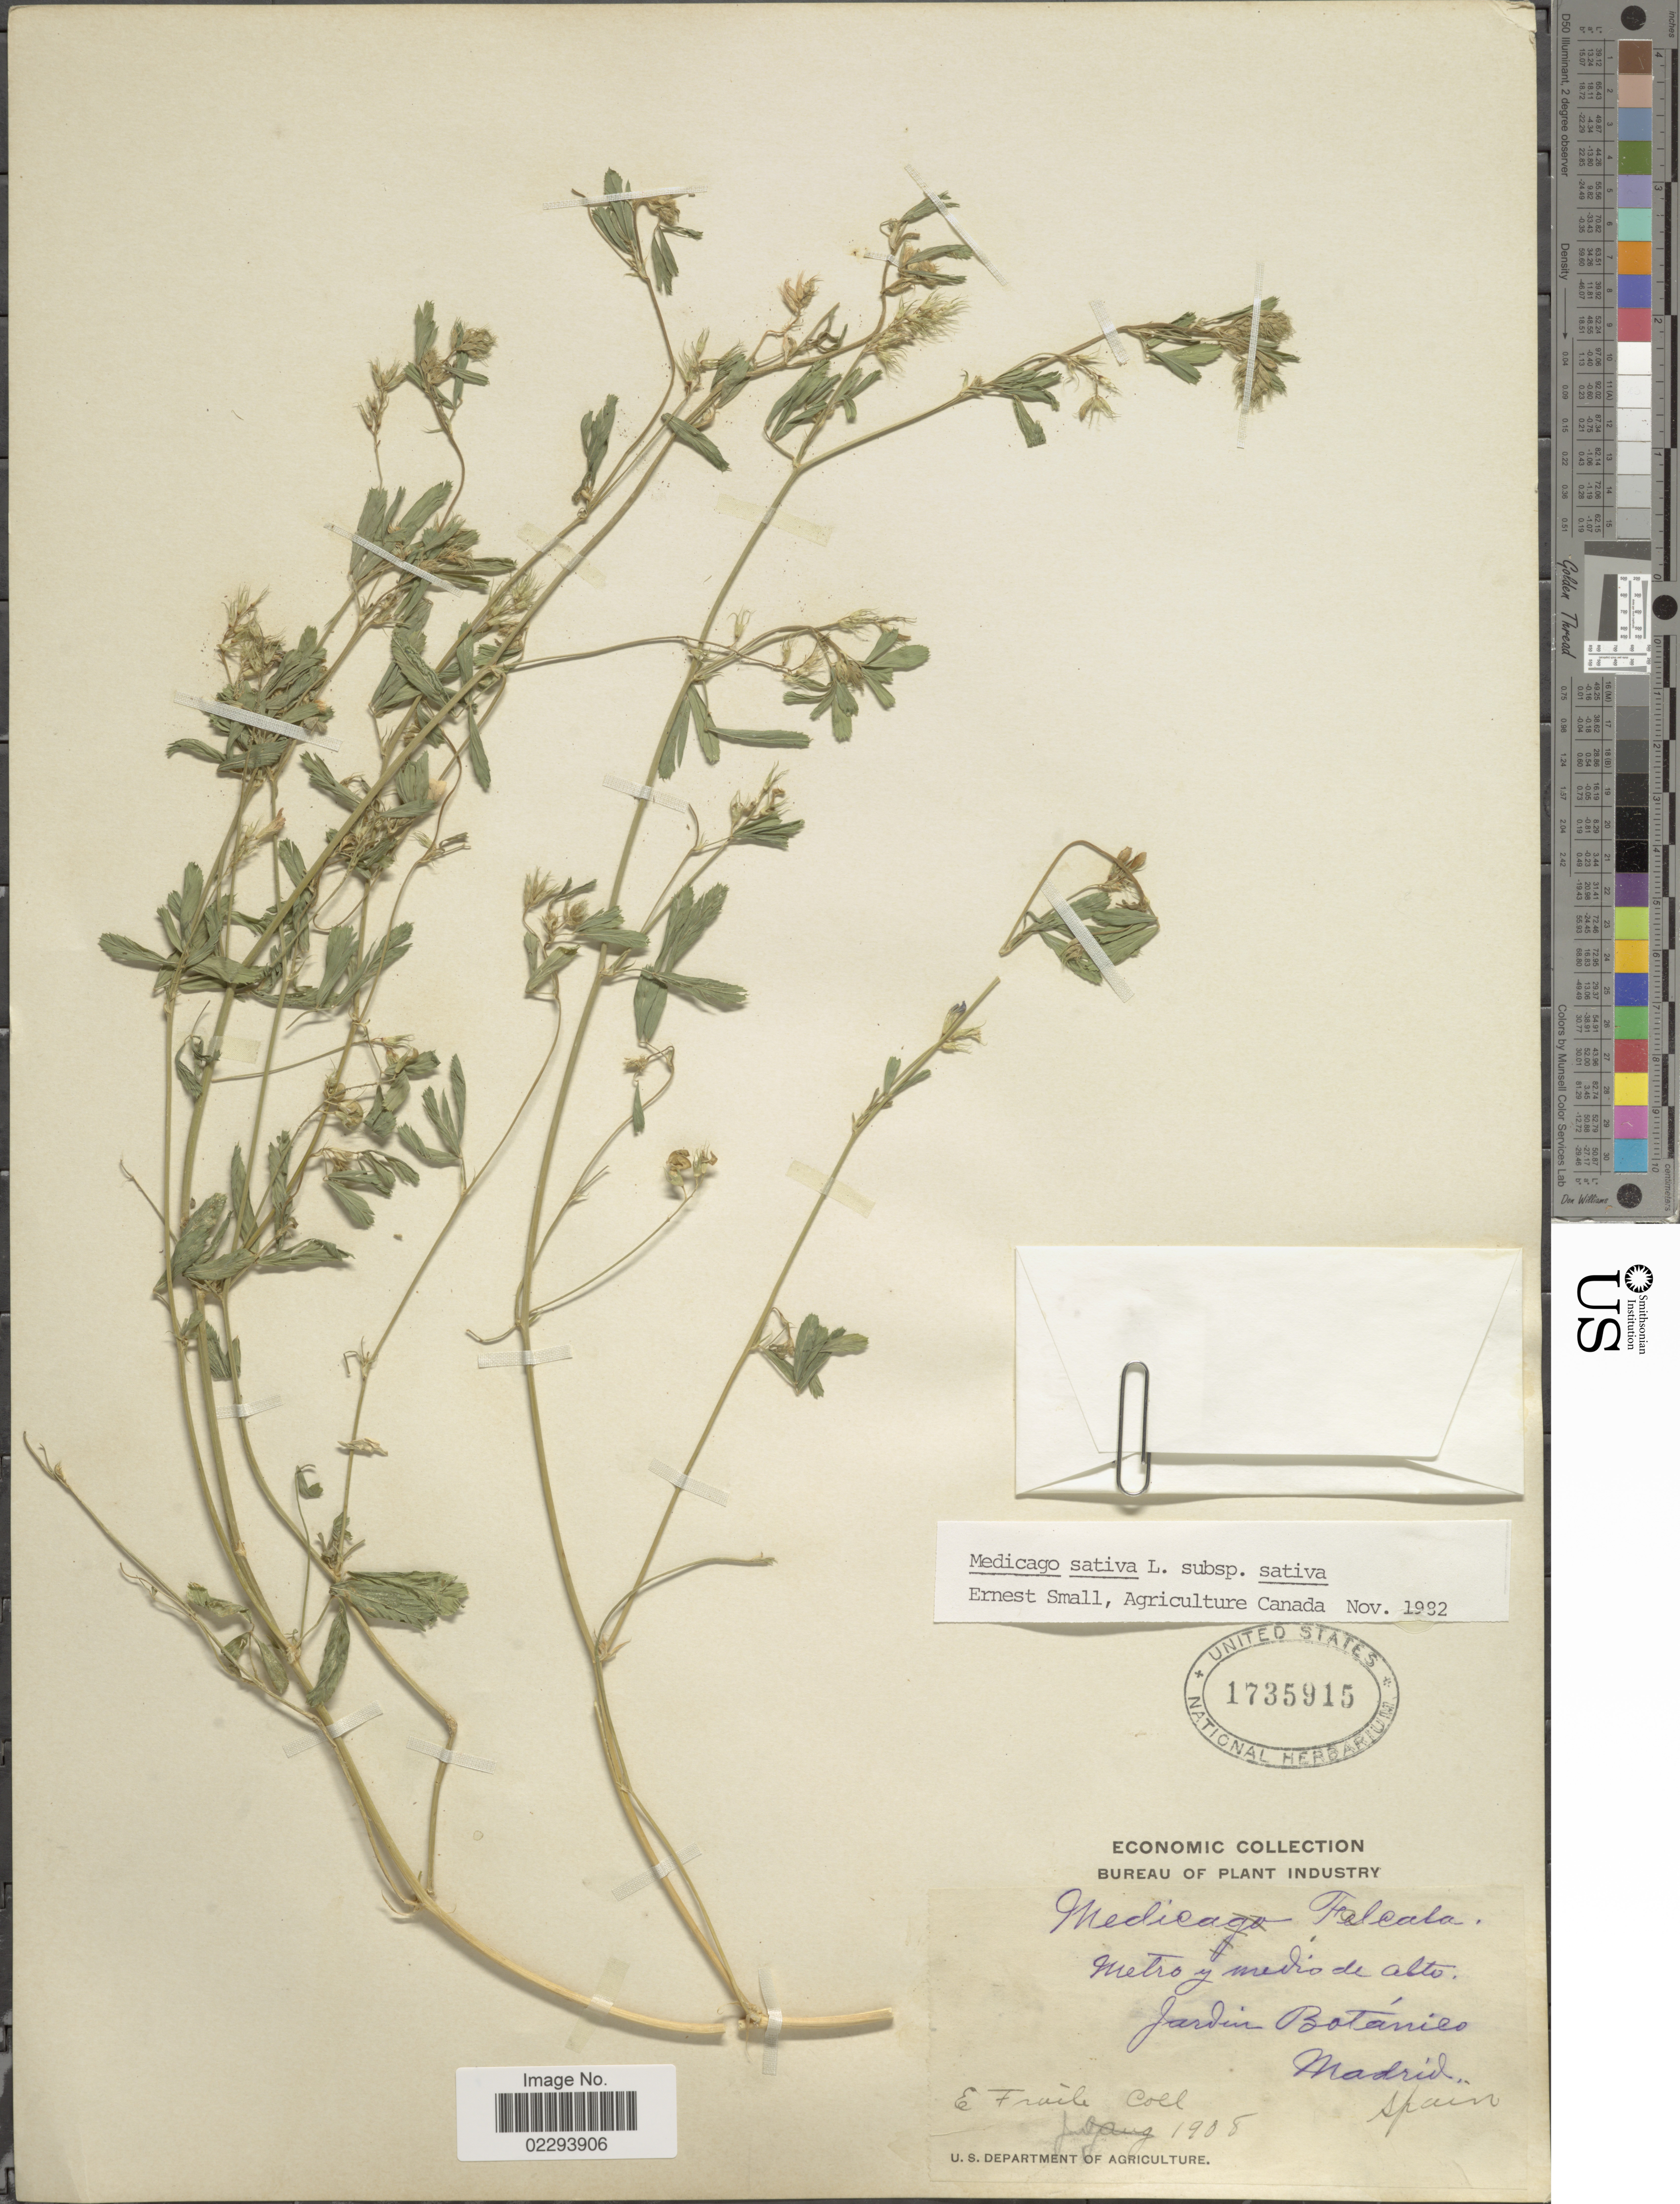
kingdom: Plantae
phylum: Tracheophyta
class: Magnoliopsida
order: Fabales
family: Fabaceae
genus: Medicago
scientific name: Medicago sativa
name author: L.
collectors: Fraile, E.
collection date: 1908-07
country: Spain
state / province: Madrid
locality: Jardin Botanico, Madrid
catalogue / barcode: US 1735915